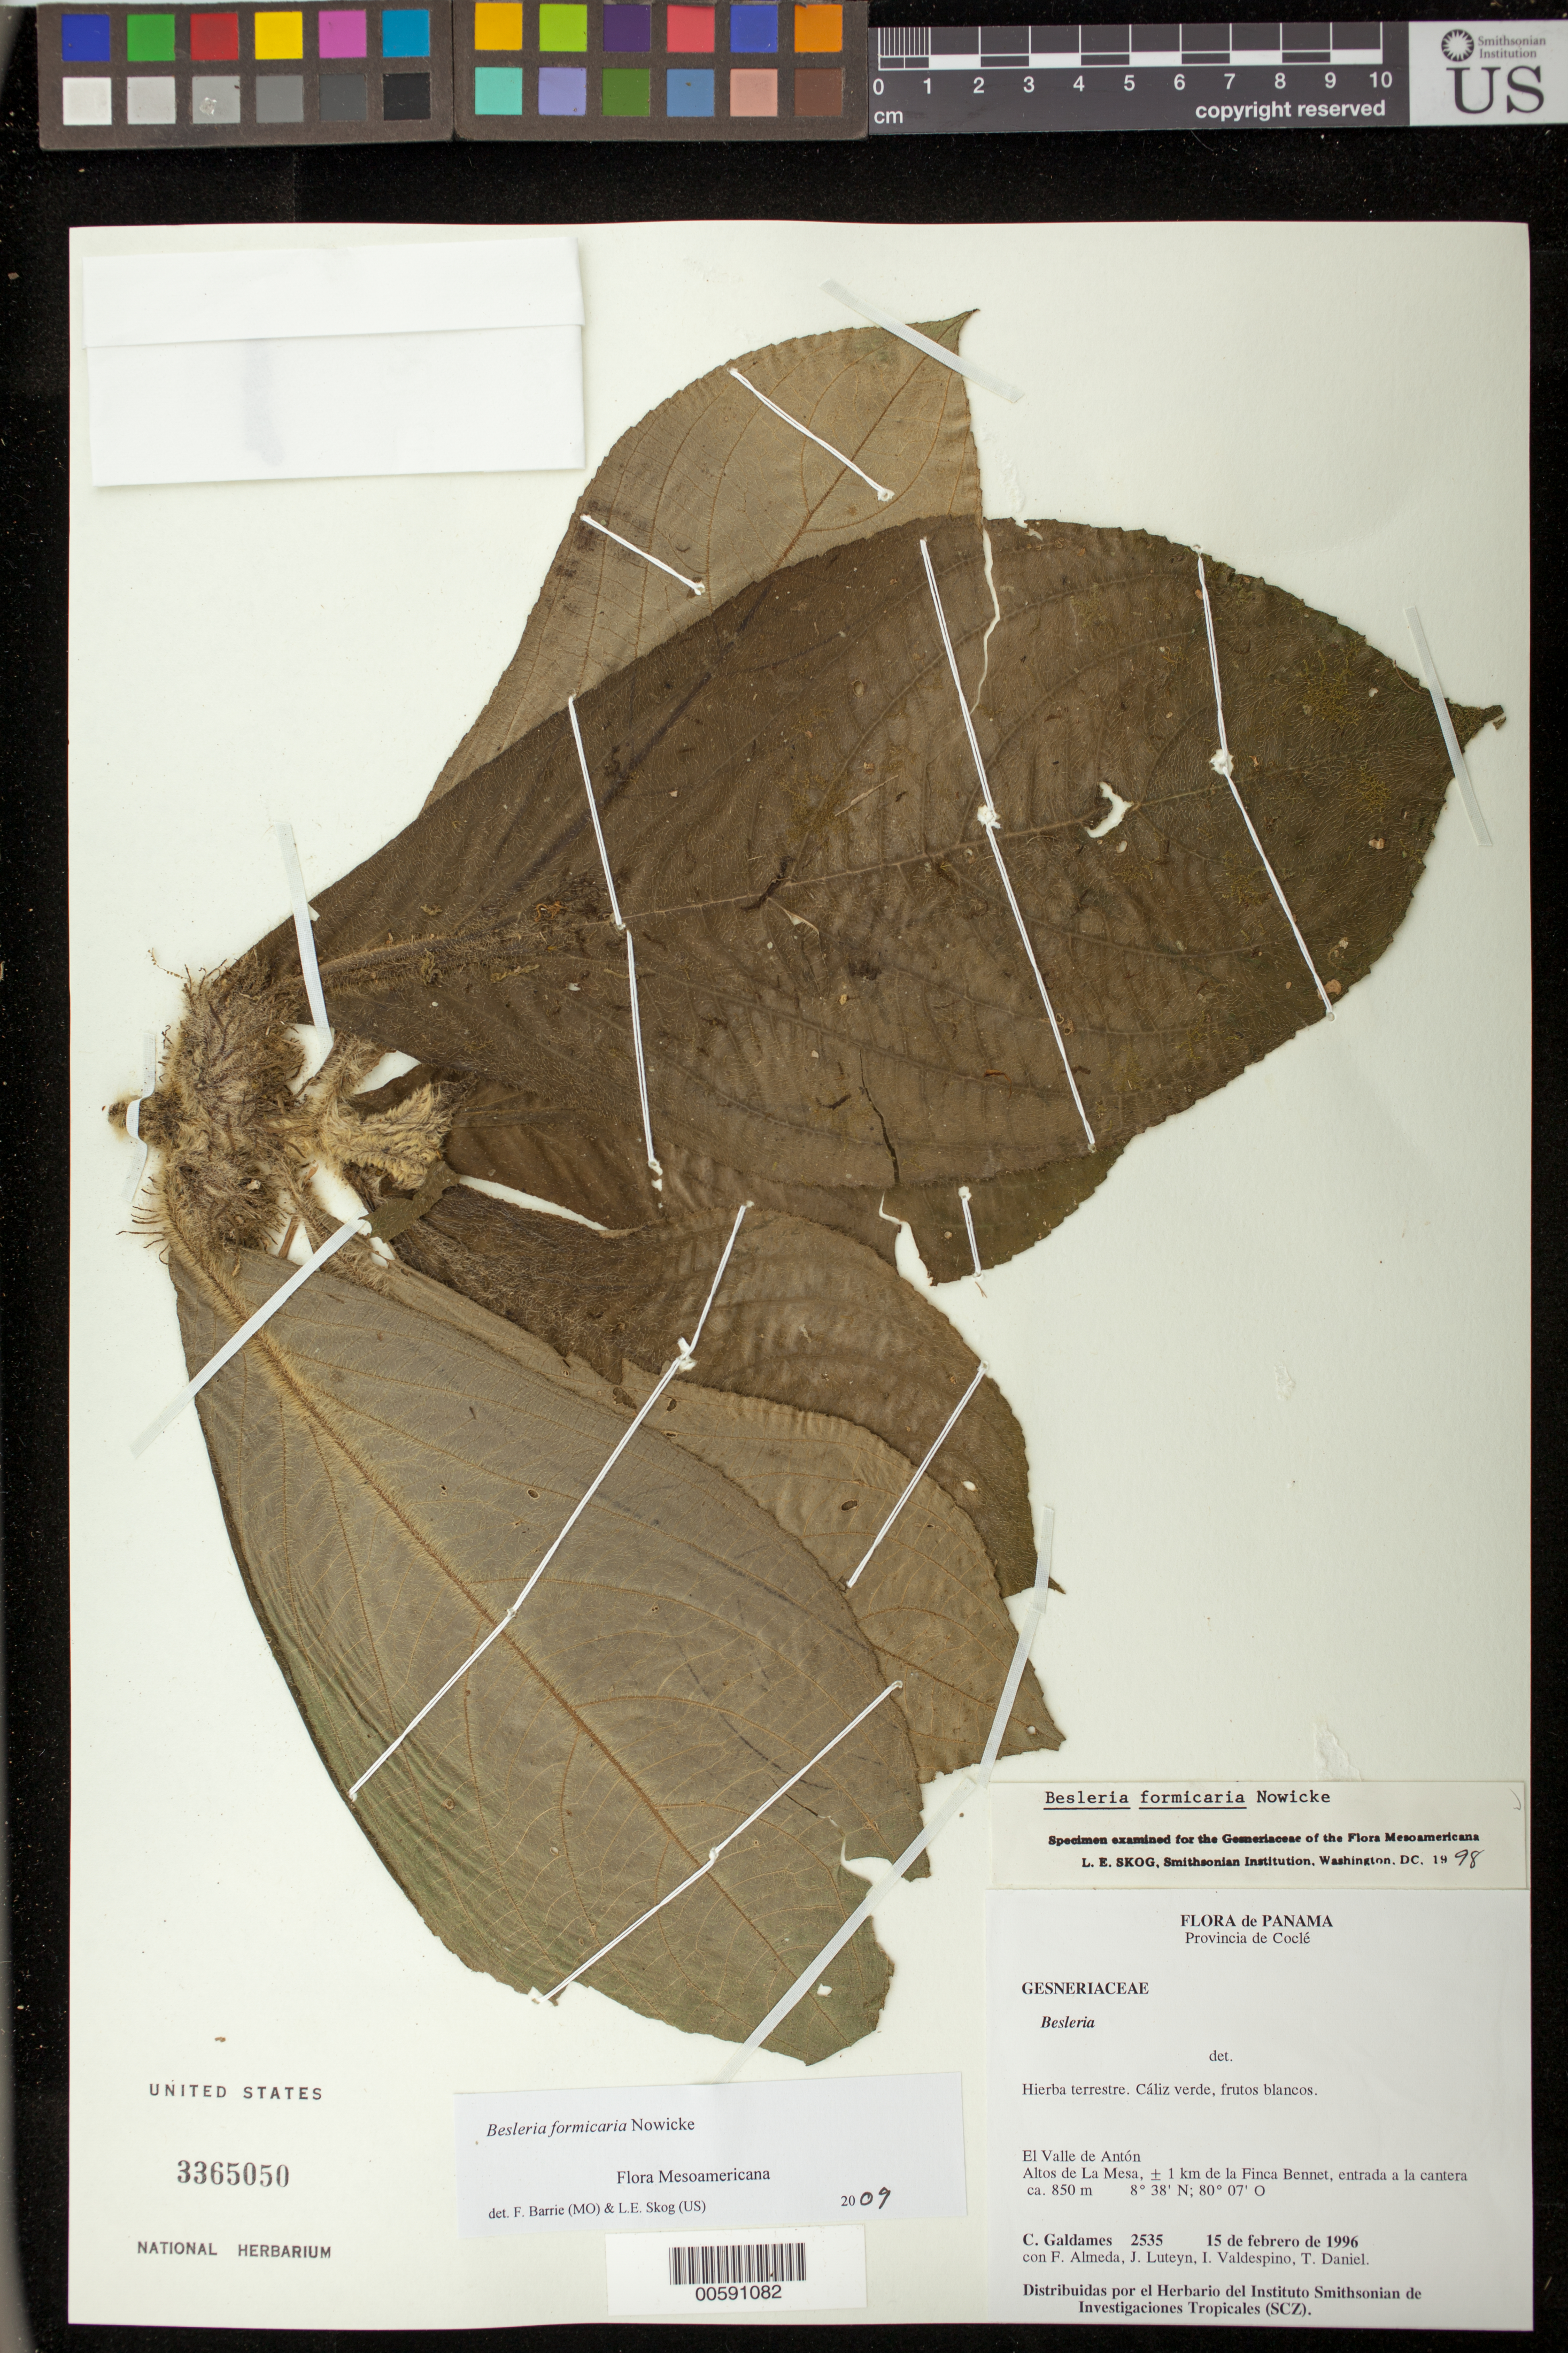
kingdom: Plantae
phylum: Tracheophyta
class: Magnoliopsida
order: Lamiales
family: Gesneriaceae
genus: Besleria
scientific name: Besleria formicaria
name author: Nowicke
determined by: Skog, Laurence E.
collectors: C. Galdames, F. Almeda, J. L. Luteyn, I. A. Valdespino & T. Daniel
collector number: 2535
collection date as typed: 15 Feb 1995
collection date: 1995-02-15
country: Panama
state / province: Coclé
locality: El Valle de Antón; Altos de La Mesa, ±1 km de la Finca Bennet, entrada a la cantera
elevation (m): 850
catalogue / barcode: US 3365050